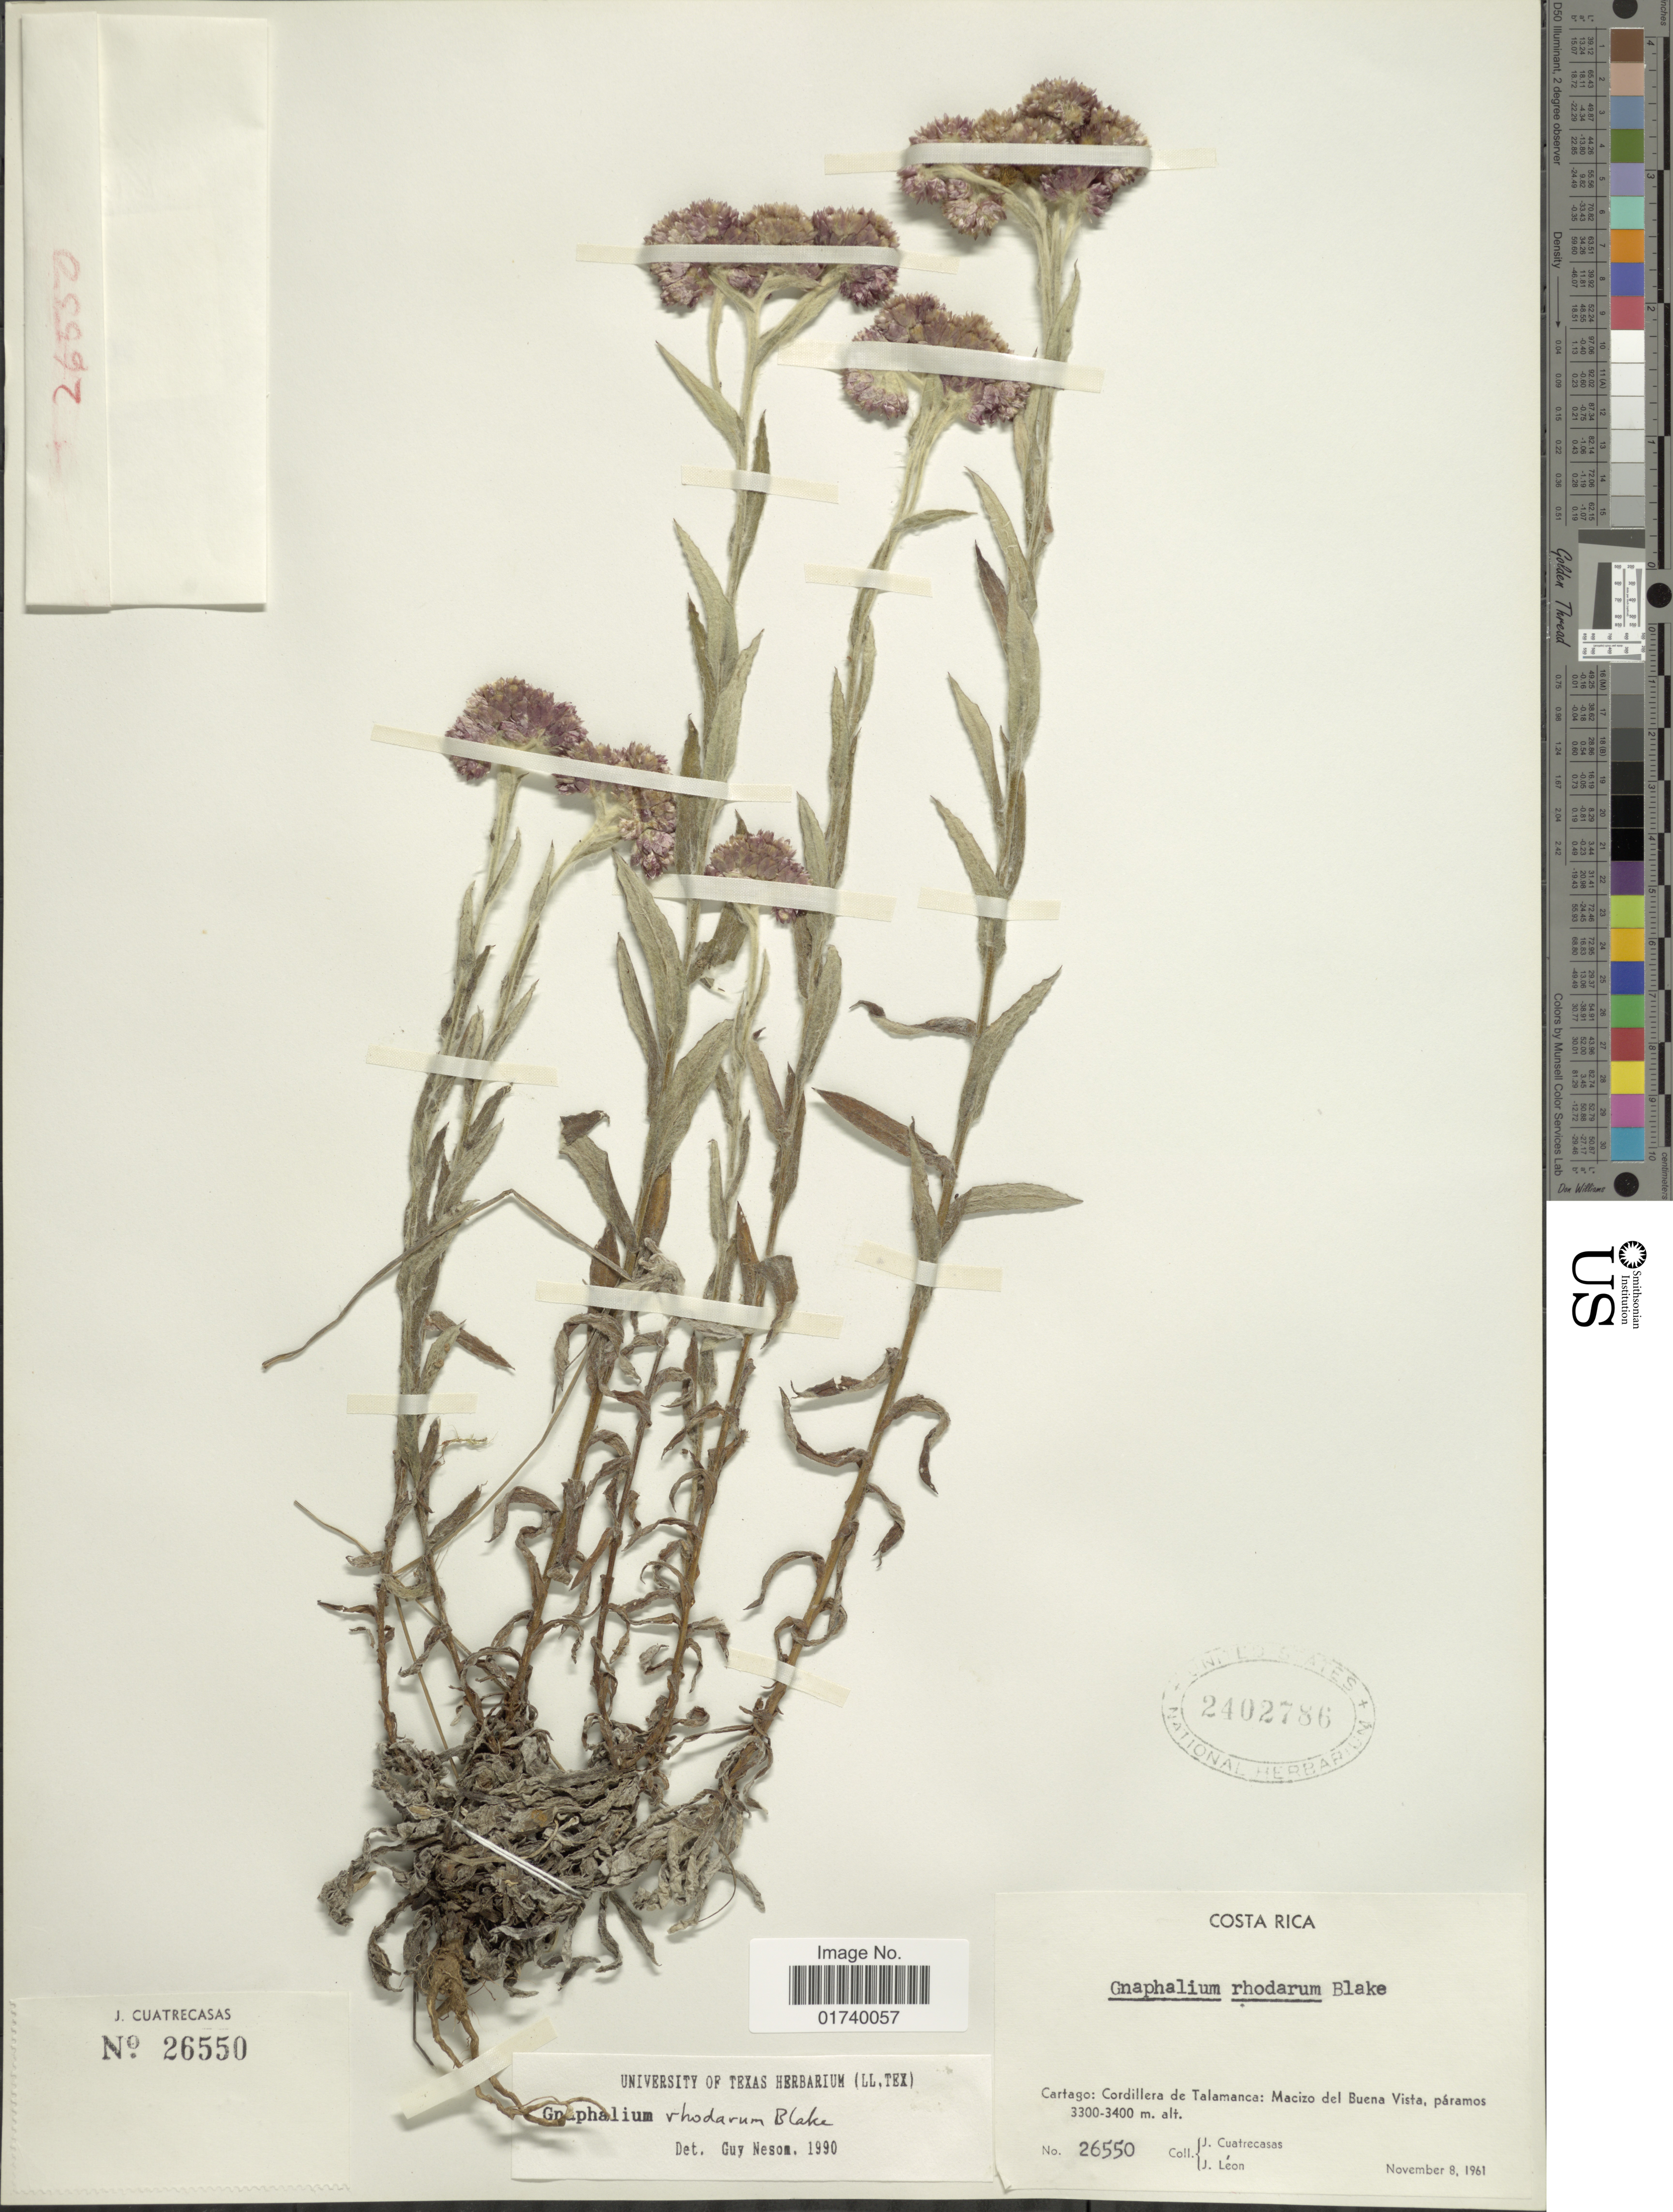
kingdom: Plantae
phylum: Tracheophyta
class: Magnoliopsida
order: Asterales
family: Asteraceae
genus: Pseudognaphalium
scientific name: Pseudognaphalium rhodarum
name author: (S.F. Blake) Anderb.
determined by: Nesom, Guy L.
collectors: J. Cuatrecasas & J. León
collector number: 26550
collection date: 1961-11-08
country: Costa Rica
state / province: Cartago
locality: Cordillera de Talamanca, Macizo del Buena Vista, paramos.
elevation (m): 3300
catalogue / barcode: US 2402786